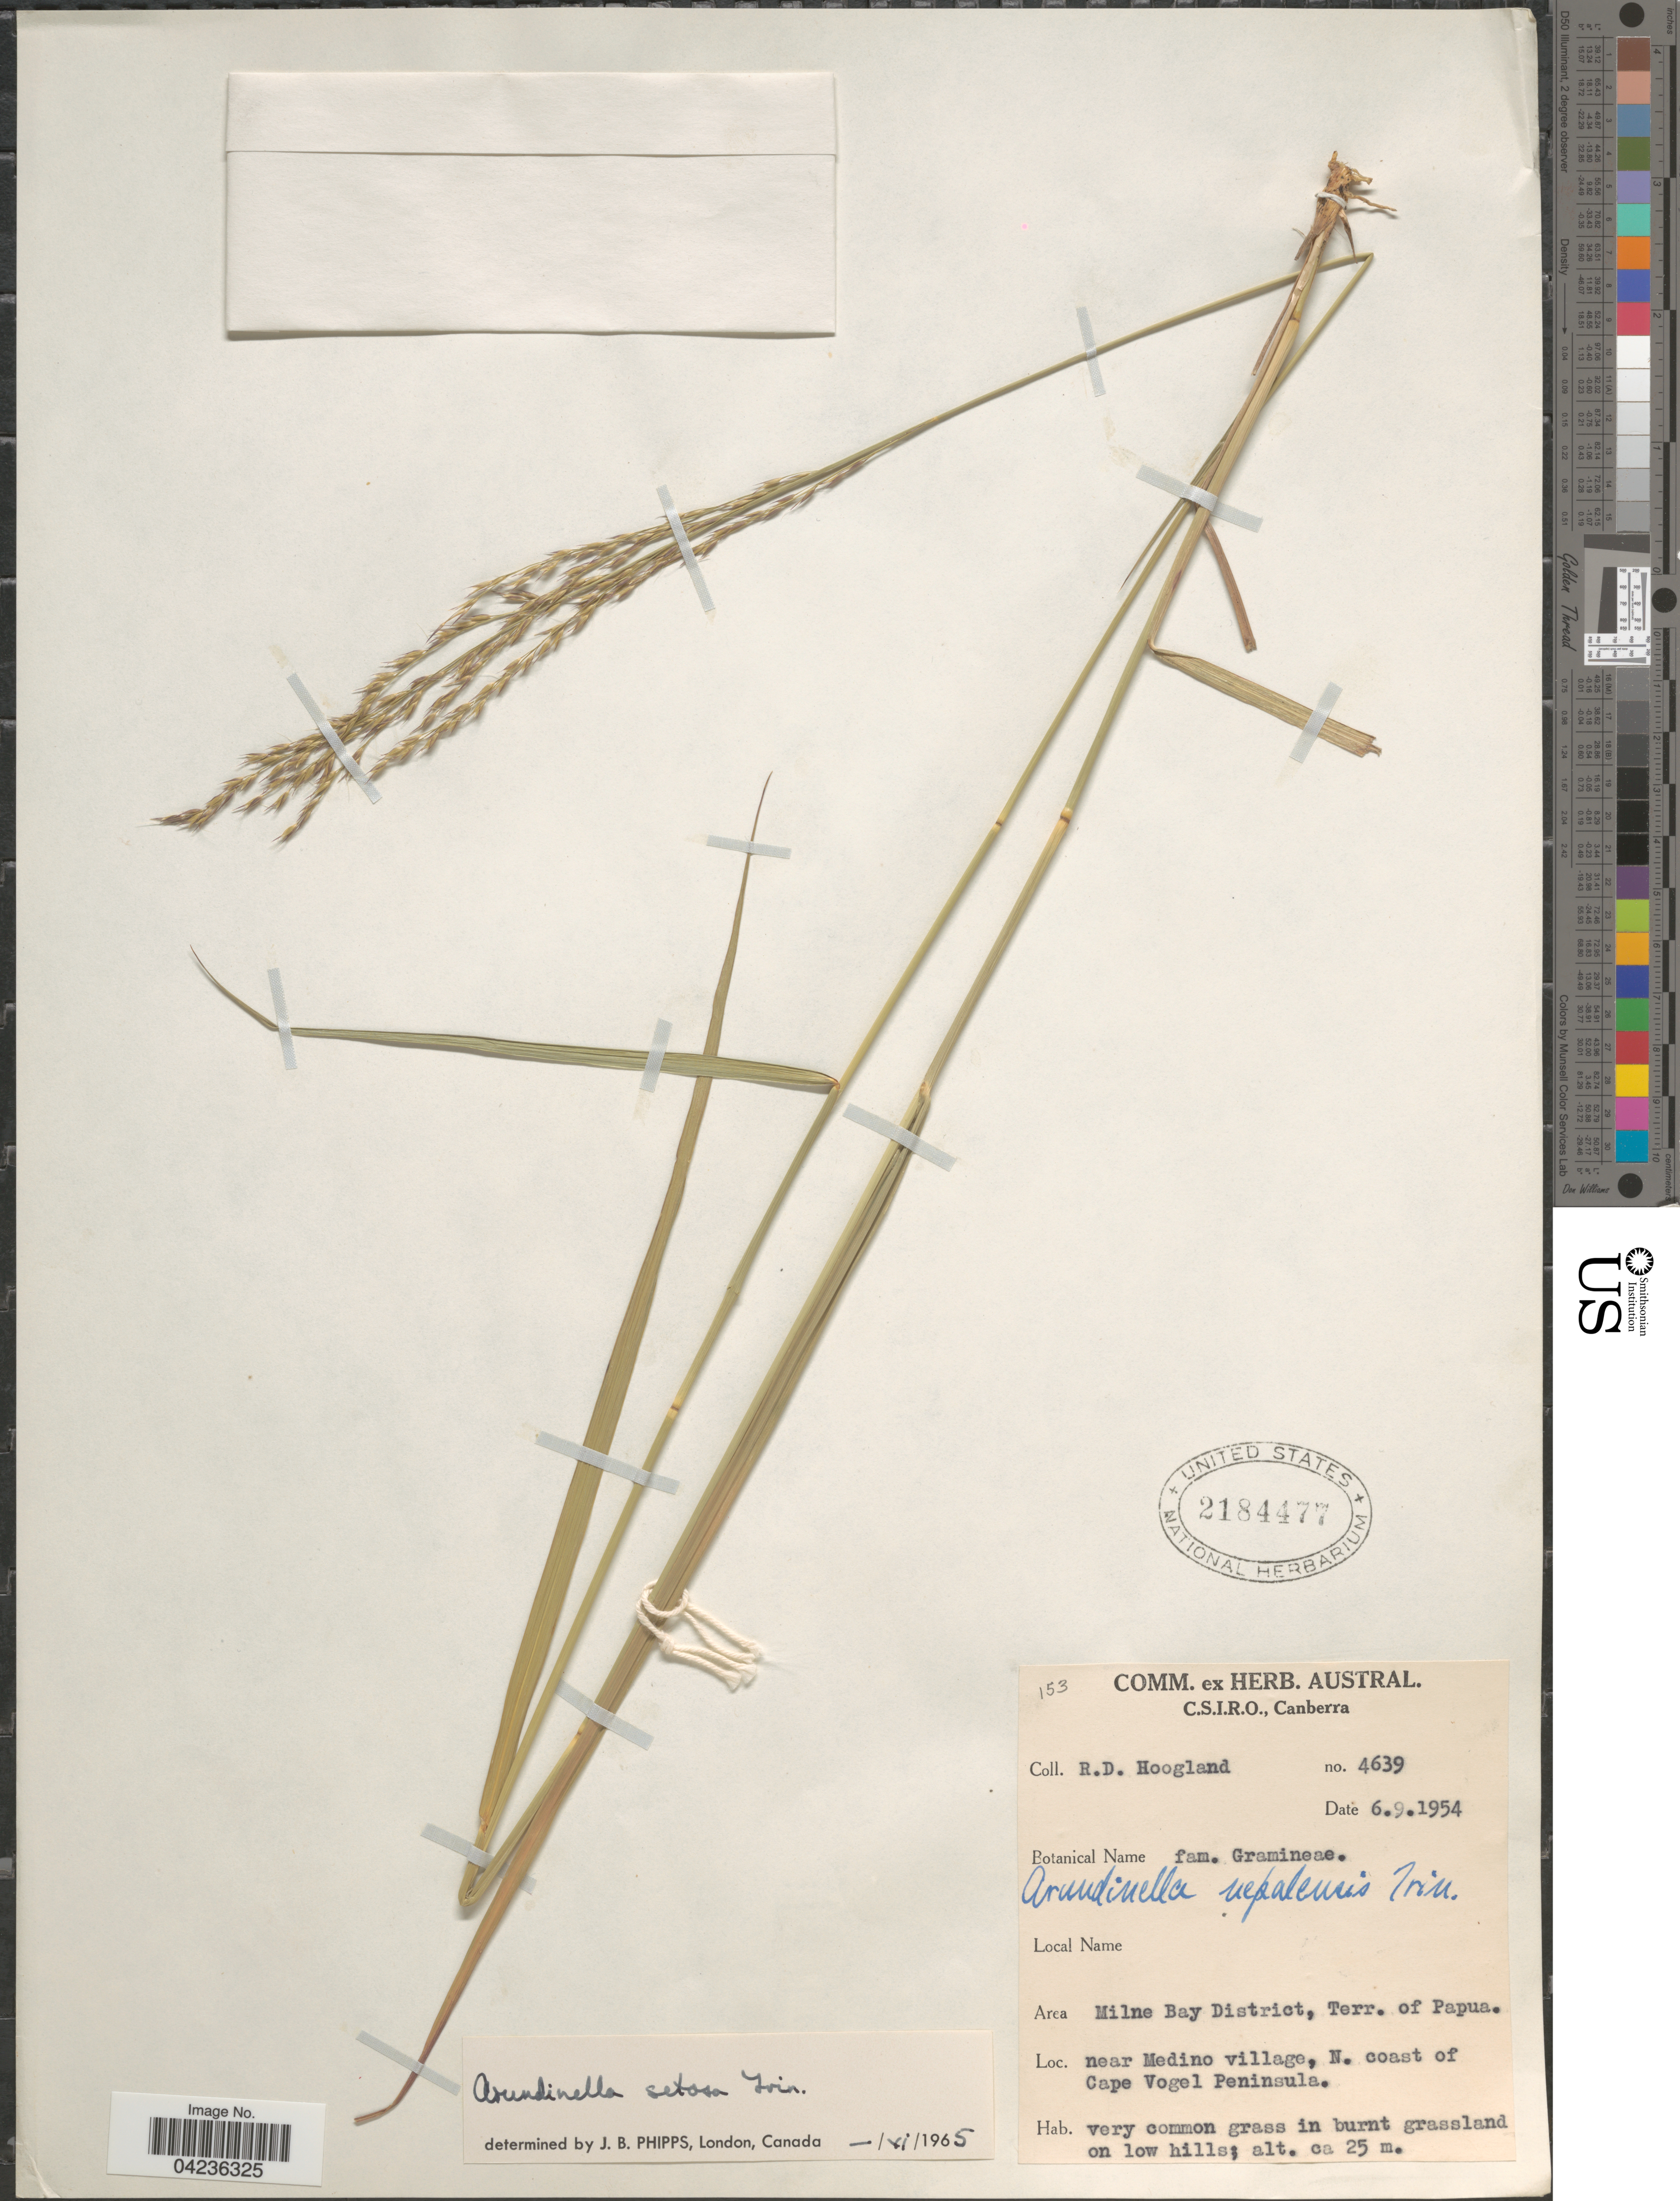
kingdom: Plantae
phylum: Tracheophyta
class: Liliopsida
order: Poales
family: Poaceae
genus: Arundinella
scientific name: Arundinella setosa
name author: Trin.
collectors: R. D. Hoogland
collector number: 4639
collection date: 1954-09-06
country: Papua New Guinea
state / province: Milne Bay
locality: Area Milne Bay District, Terr. of Papua. Near Medino village, N. coast of Cape Vogel Peninsula. Very common in burnt grassland on low hills.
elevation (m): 25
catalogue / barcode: US 2184477